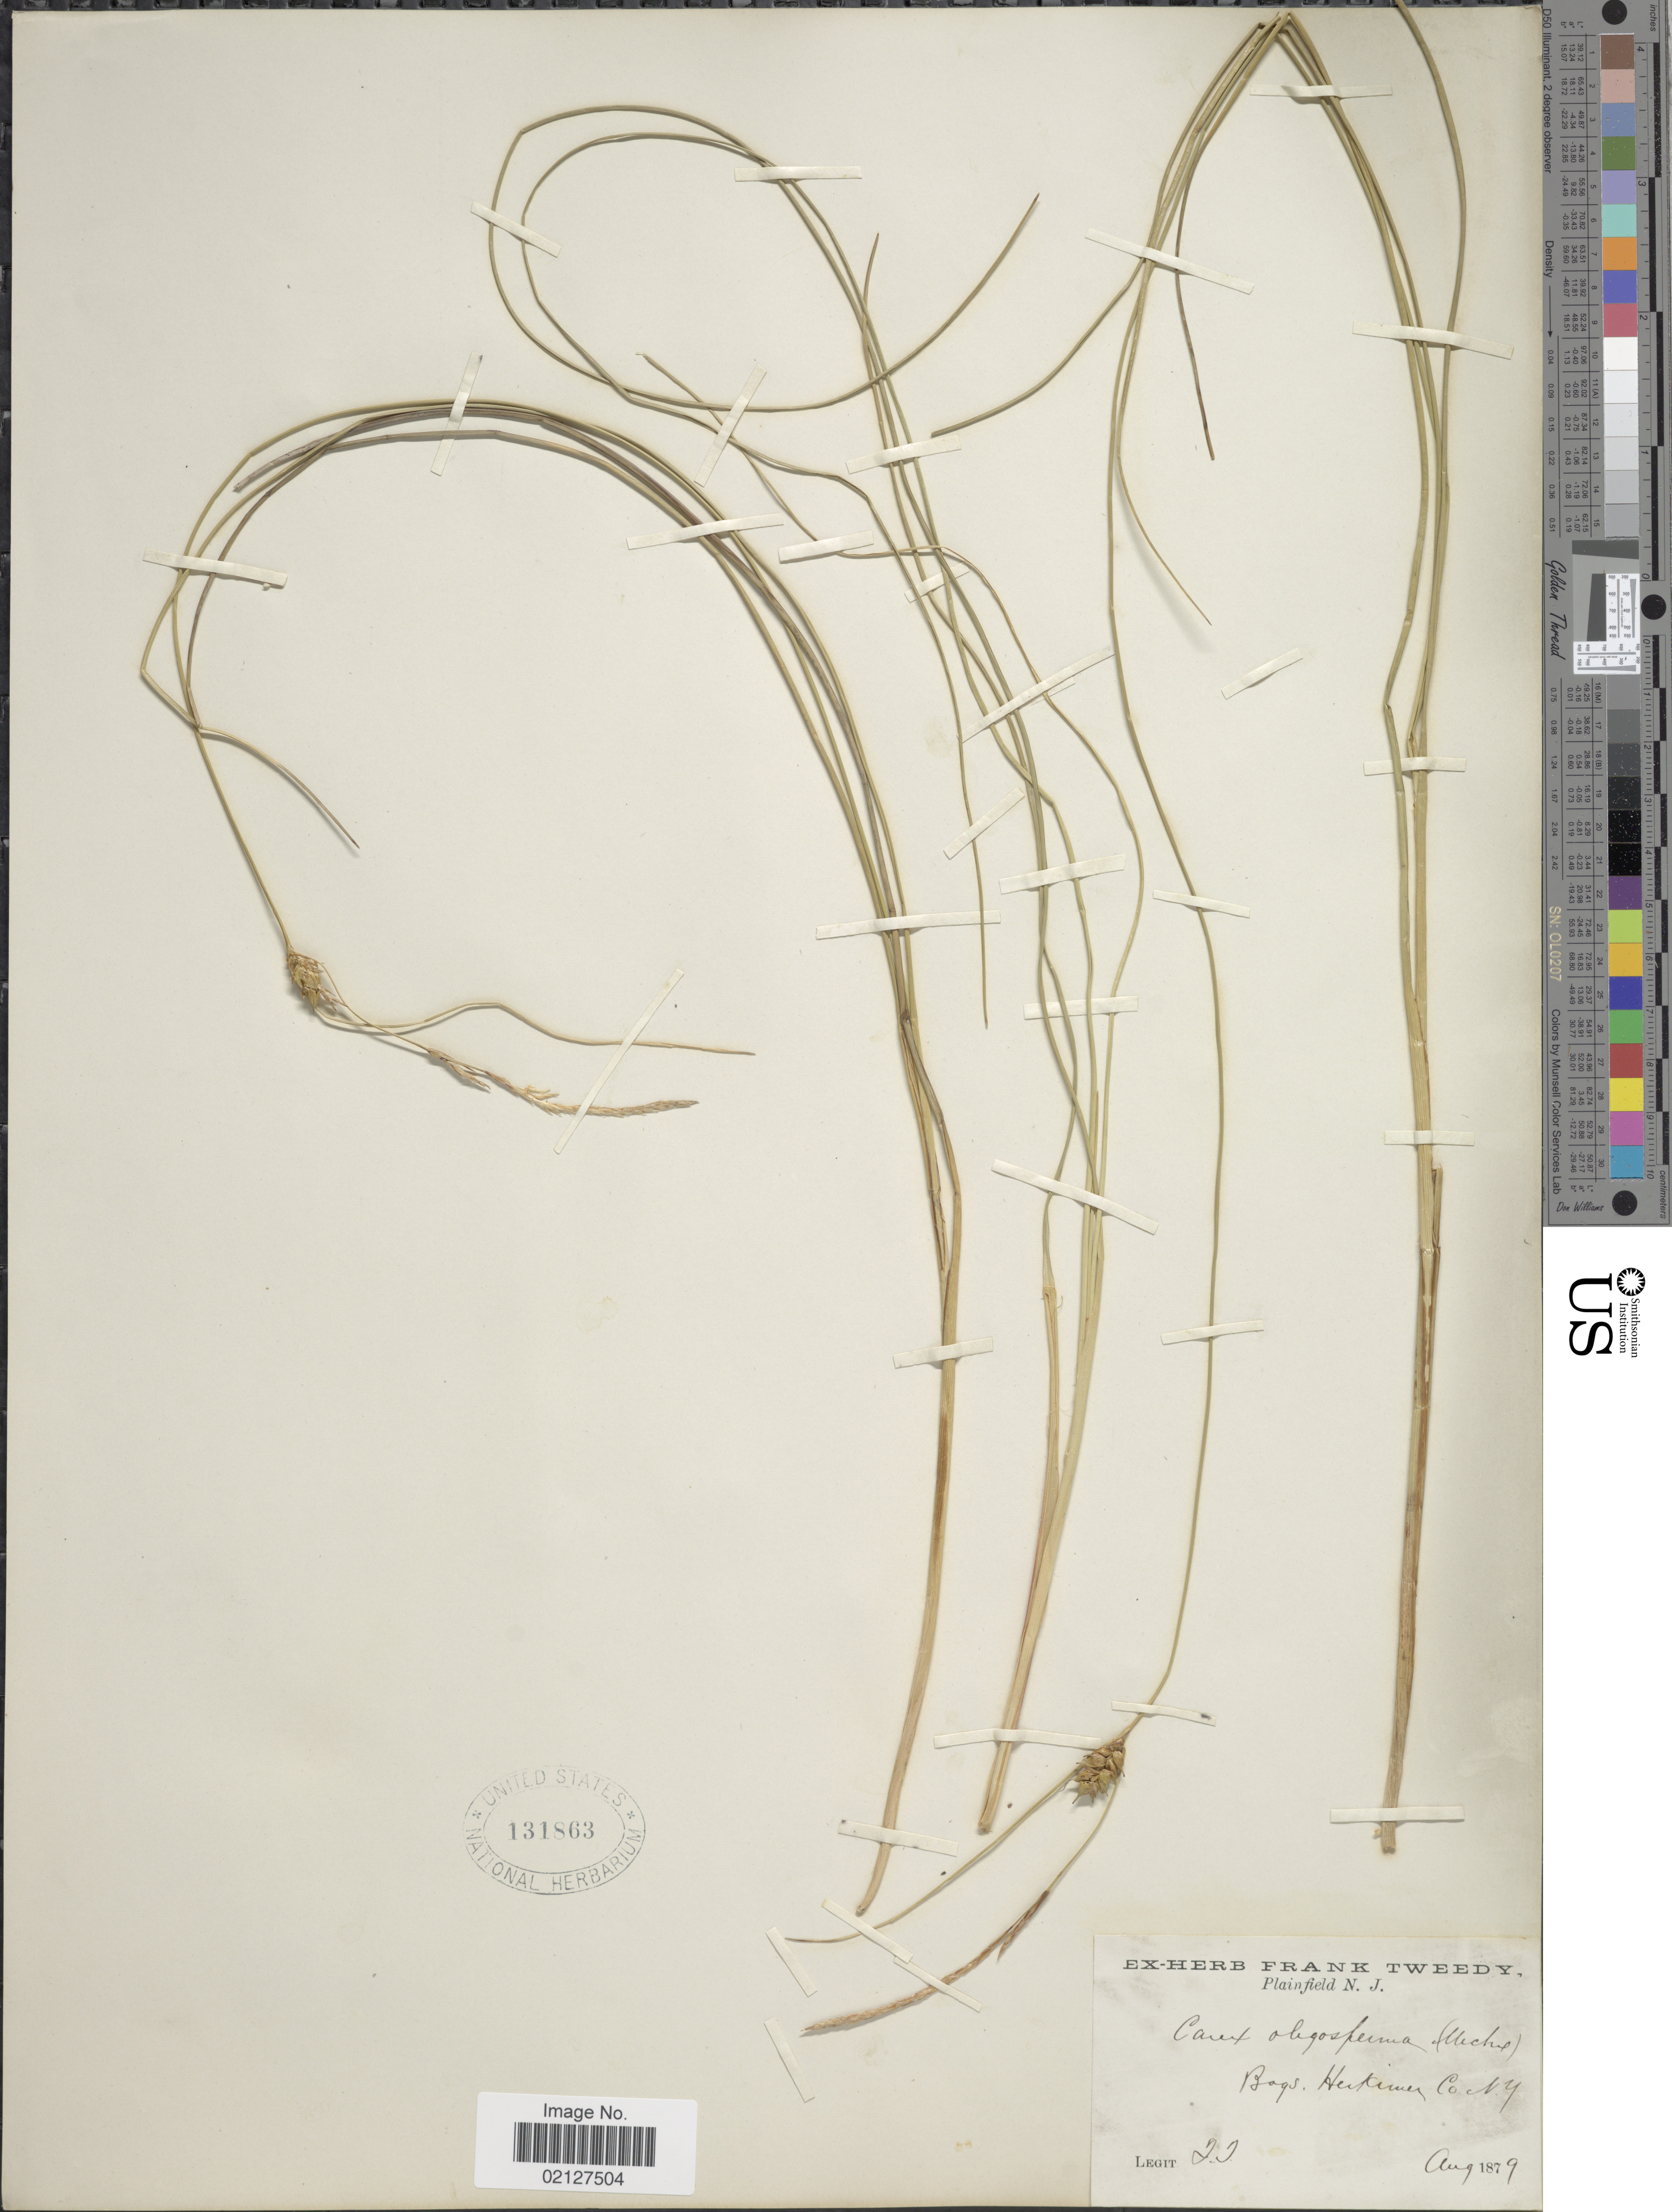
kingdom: Plantae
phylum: Tracheophyta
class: Liliopsida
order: Poales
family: Cyperaceae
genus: Carex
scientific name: Carex oligosperma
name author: Michx.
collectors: F. Tweedy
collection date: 1879-08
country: United States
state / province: New York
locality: Herkiner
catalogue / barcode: US 131863